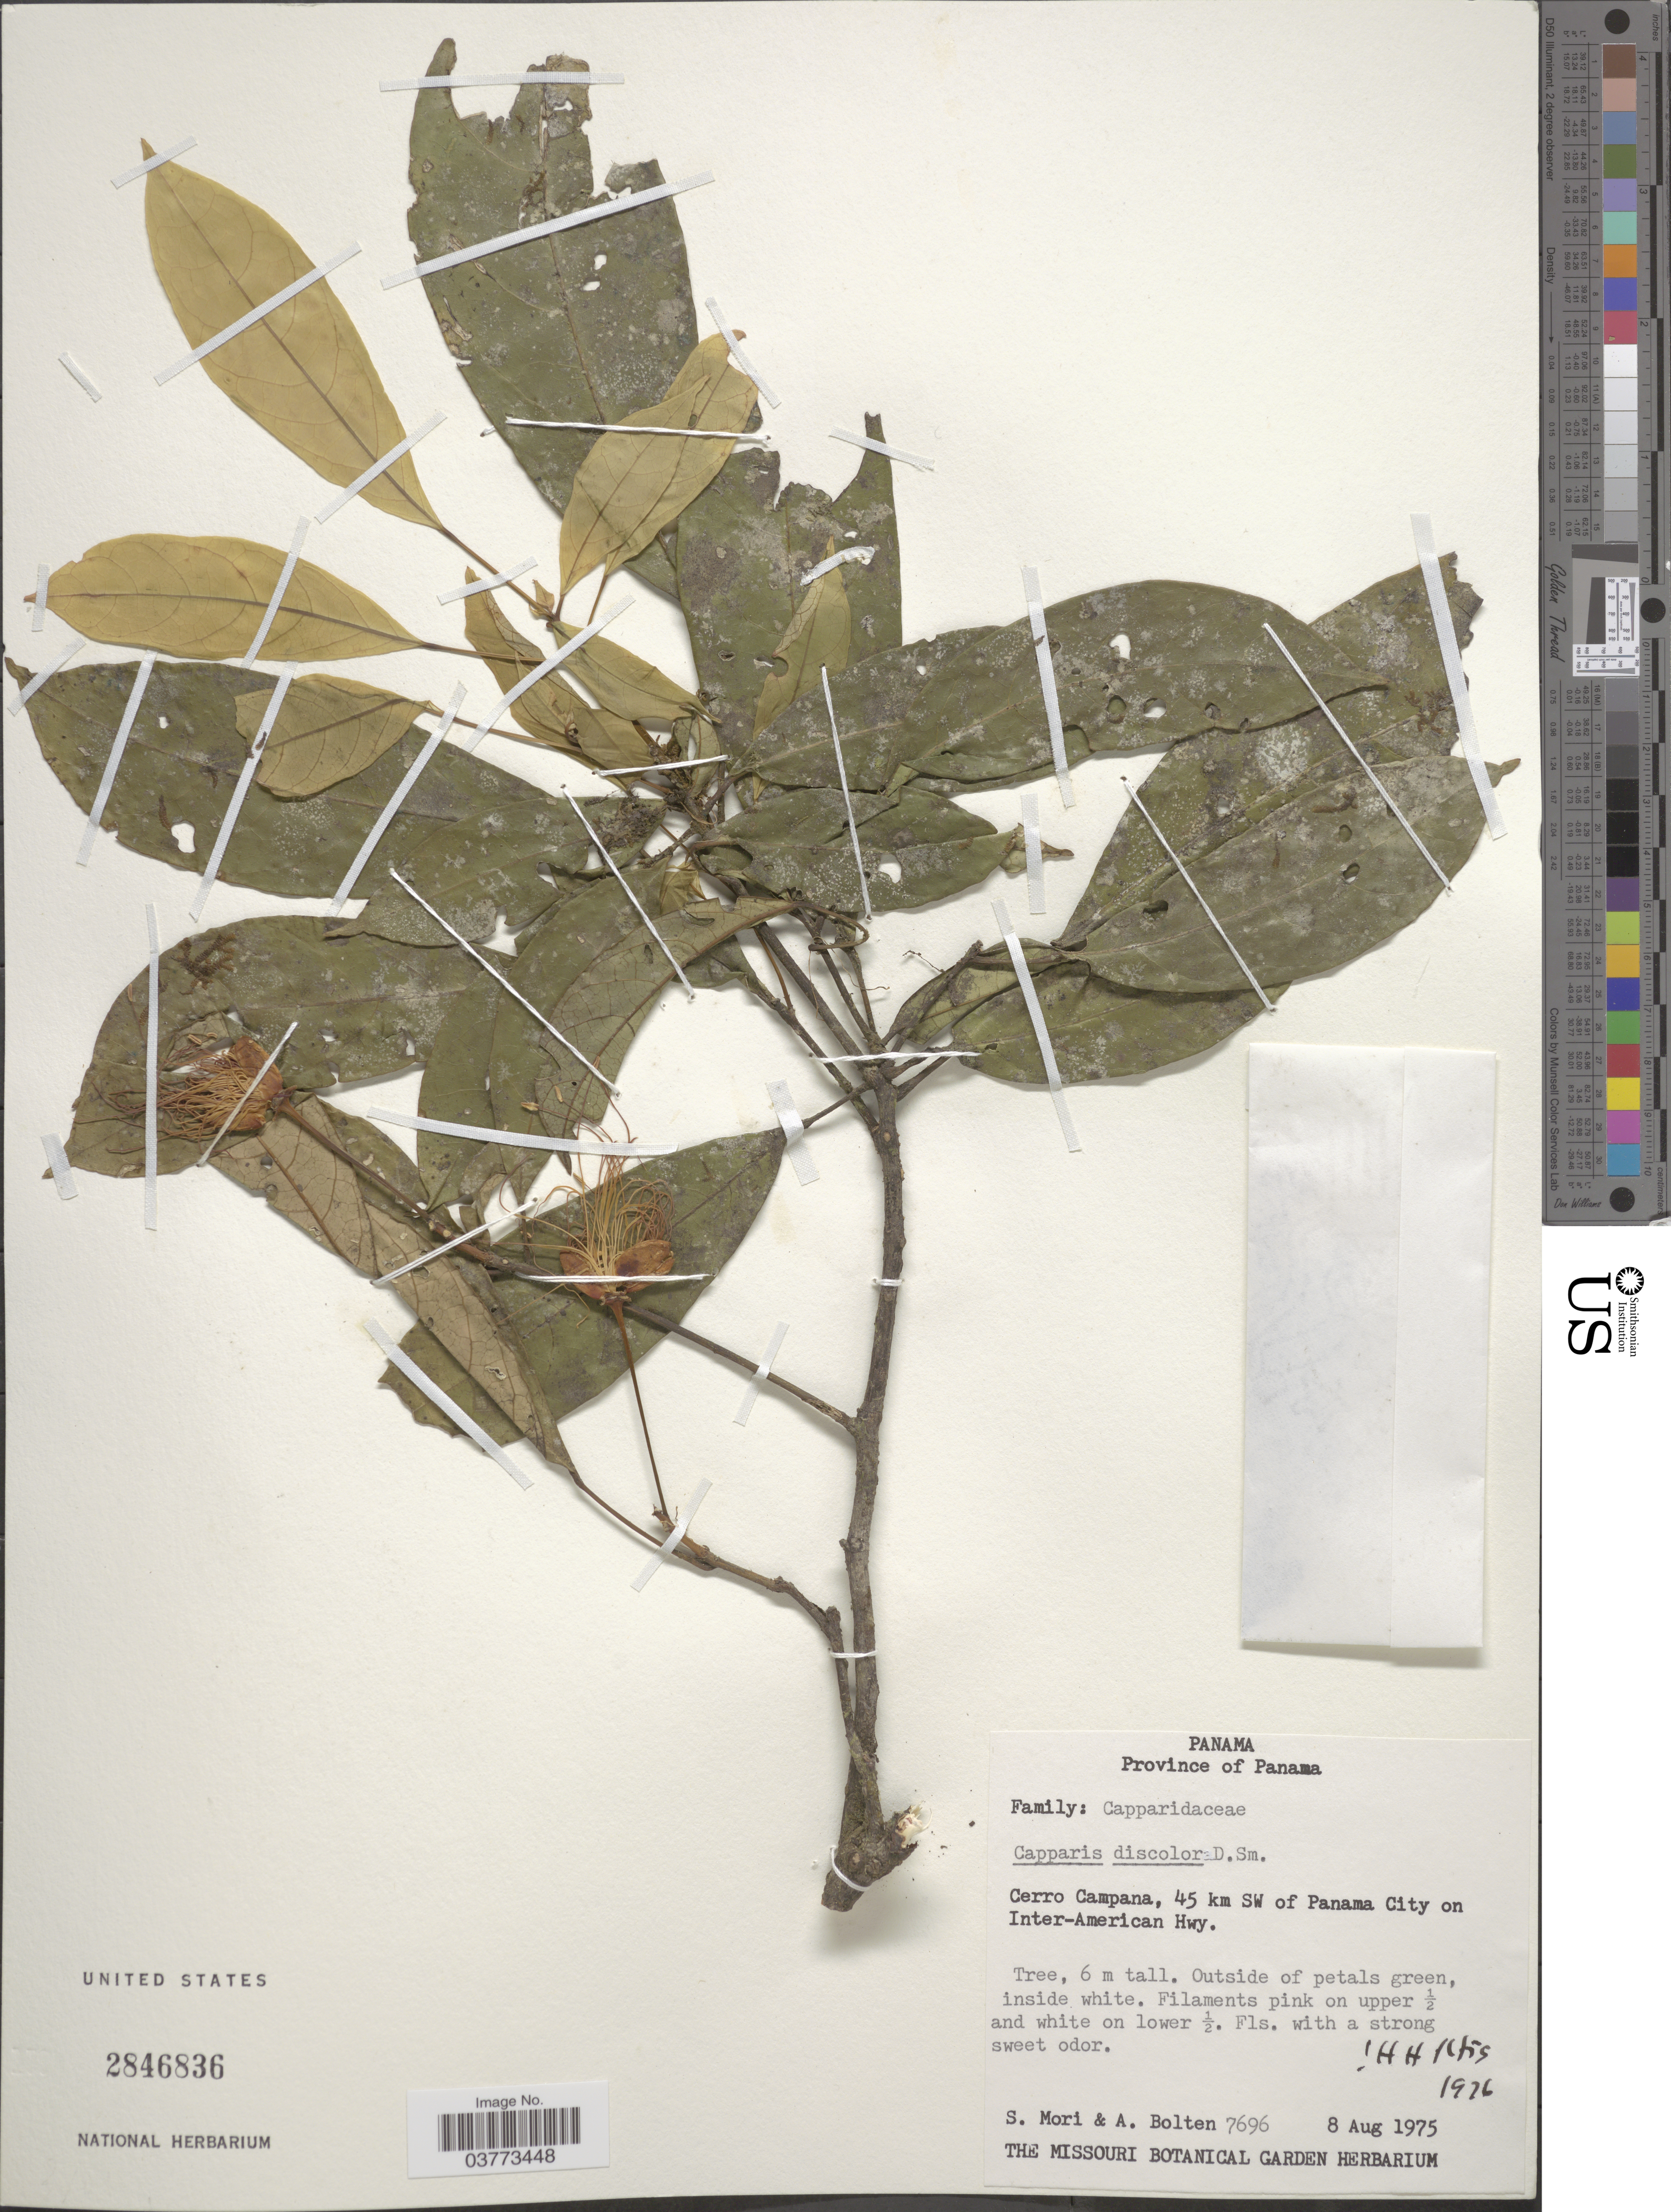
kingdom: Plantae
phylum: Tracheophyta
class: Magnoliopsida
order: Brassicales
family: Capparaceae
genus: Capparidastrum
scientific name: Capparidastrum discolor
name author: (Donn. Sm.) Iltis, H.H. & Cornejo, X.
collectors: S. Mori & A. Bolten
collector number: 7696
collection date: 1975-08-08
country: Panama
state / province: Panamá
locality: Cerro Campana, 45 km SW of Panama City on Inter-American Hwy.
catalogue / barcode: US 2846836